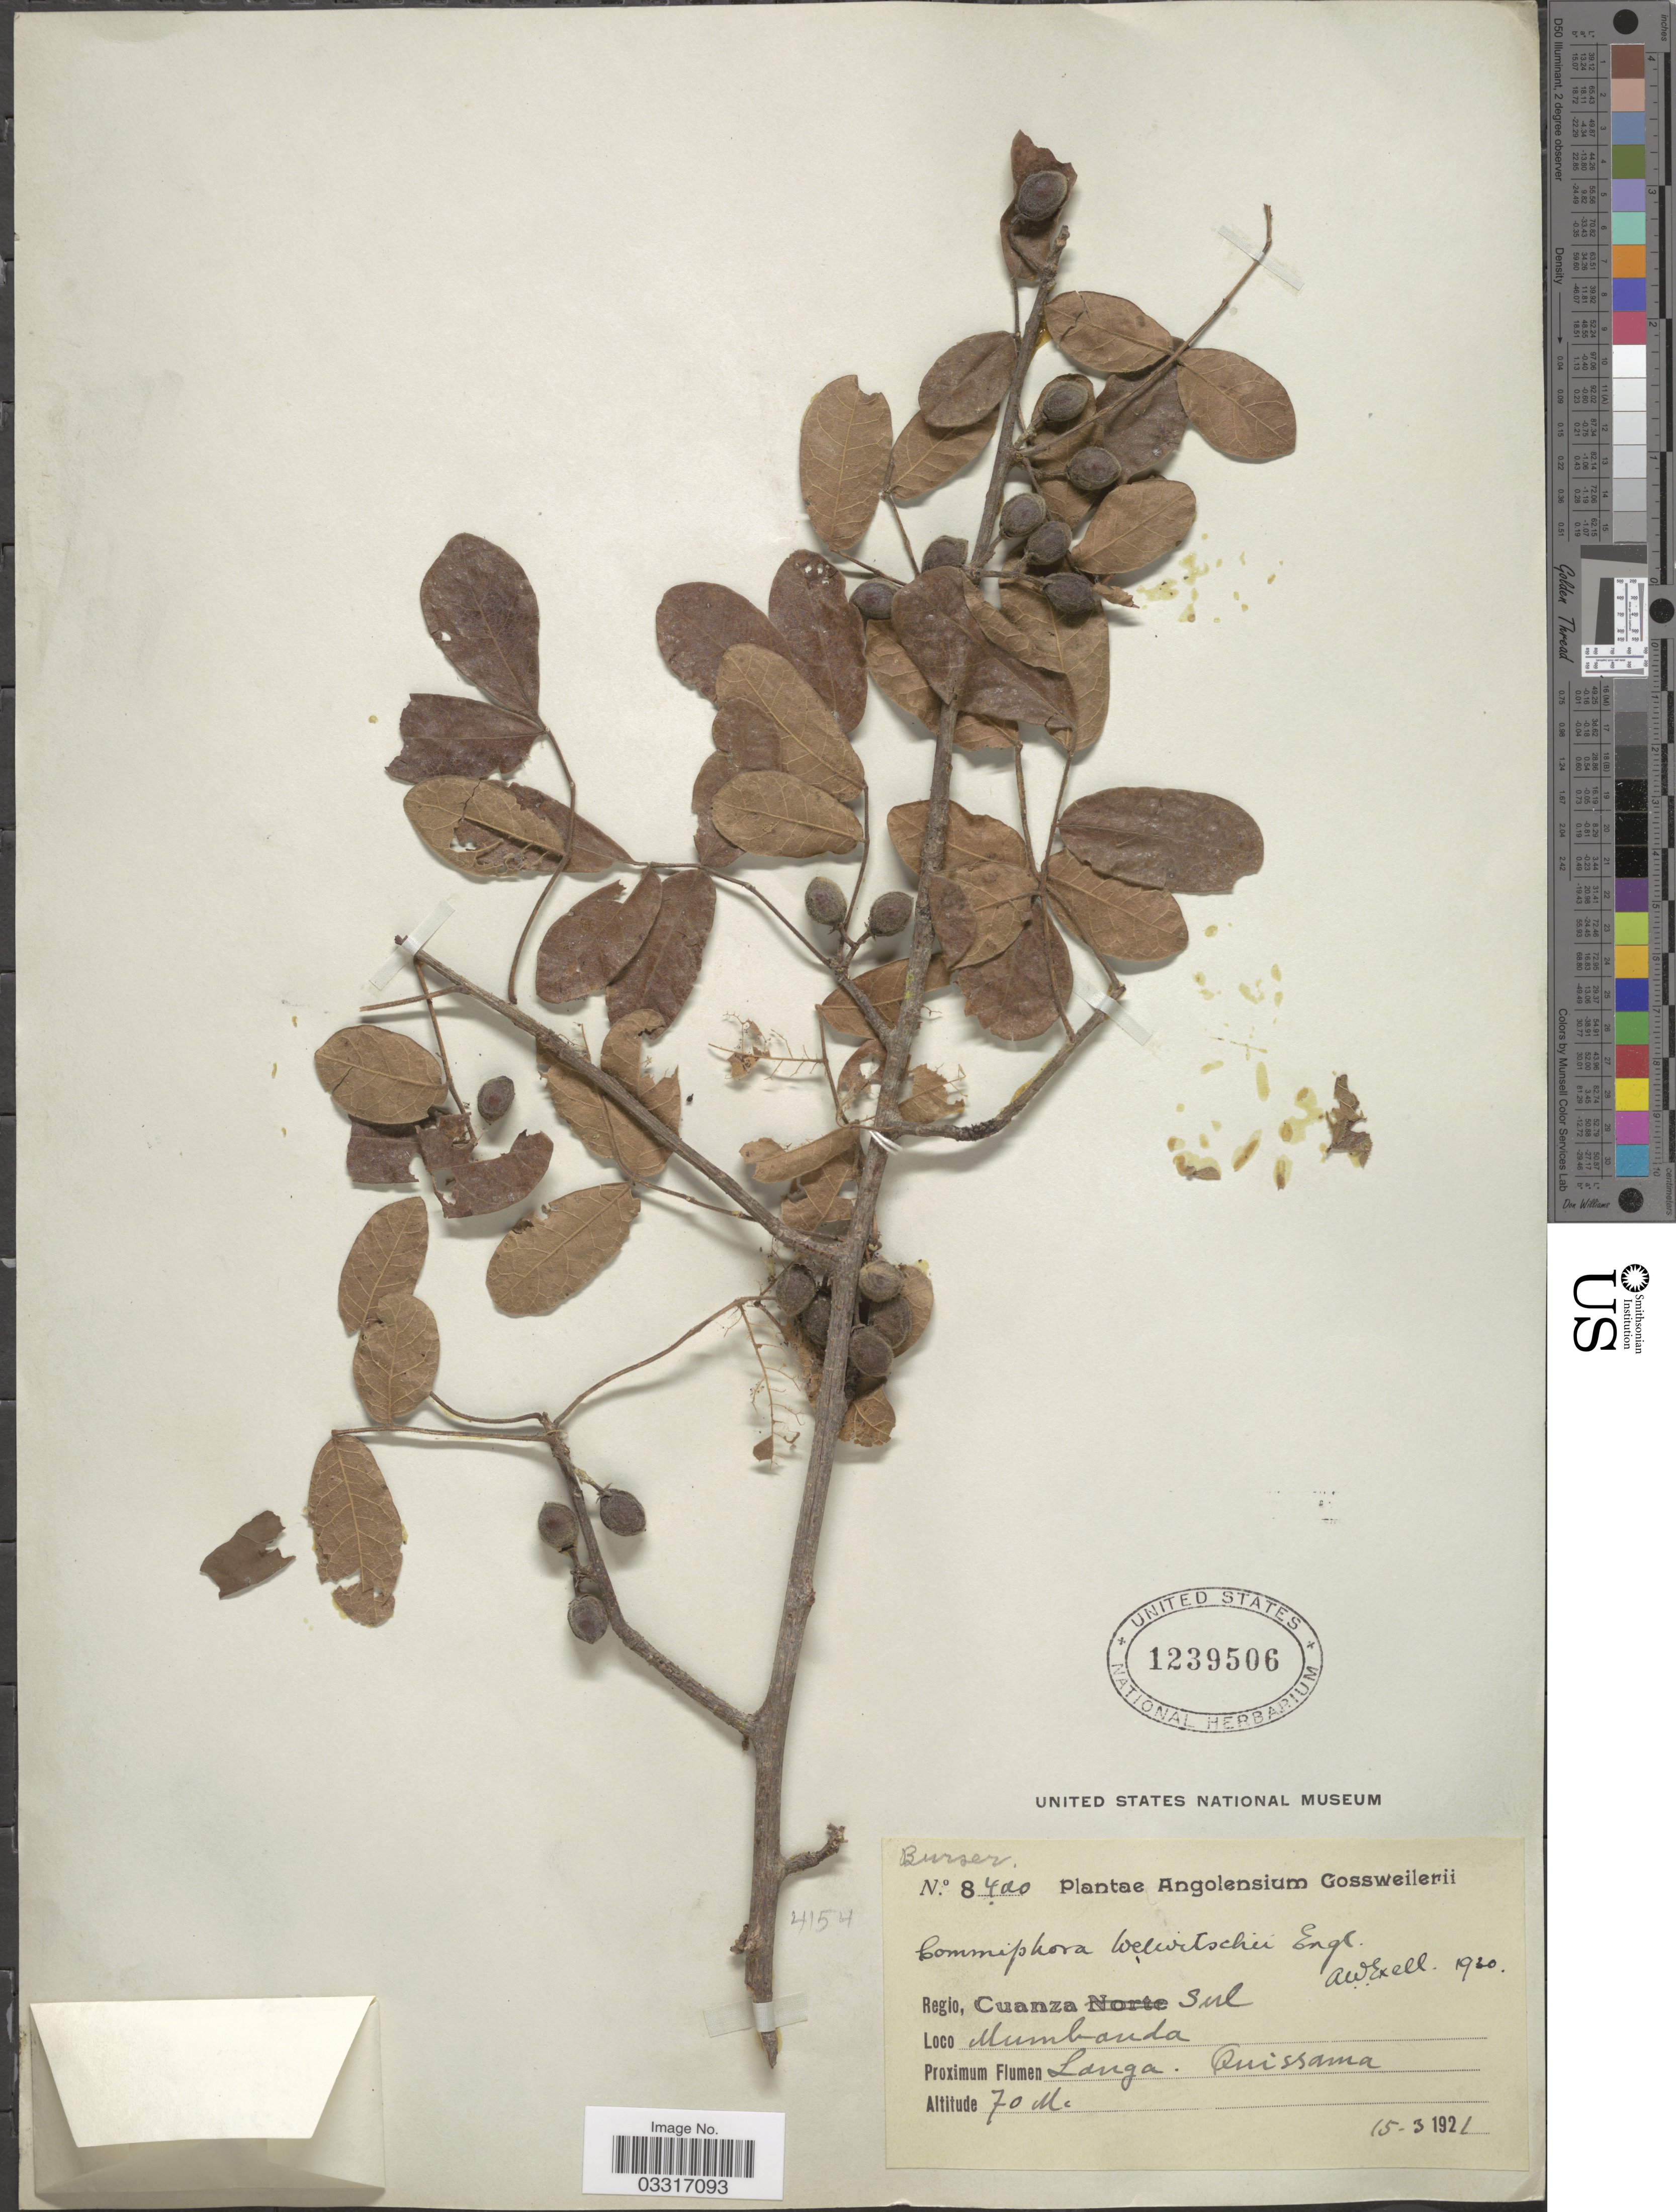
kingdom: Plantae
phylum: Tracheophyta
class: Magnoliopsida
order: Sapindales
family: Burseraceae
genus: Commiphora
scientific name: Commiphora welwitschii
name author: Engl.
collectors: -. Gossweiler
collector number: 8400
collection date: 1922-03-15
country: Angola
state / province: Cuanza Sul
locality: Regio, Cuanza Sul. Mumbanda. Proximum Flumen Langa.Quissama.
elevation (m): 70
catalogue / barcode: US 1239506